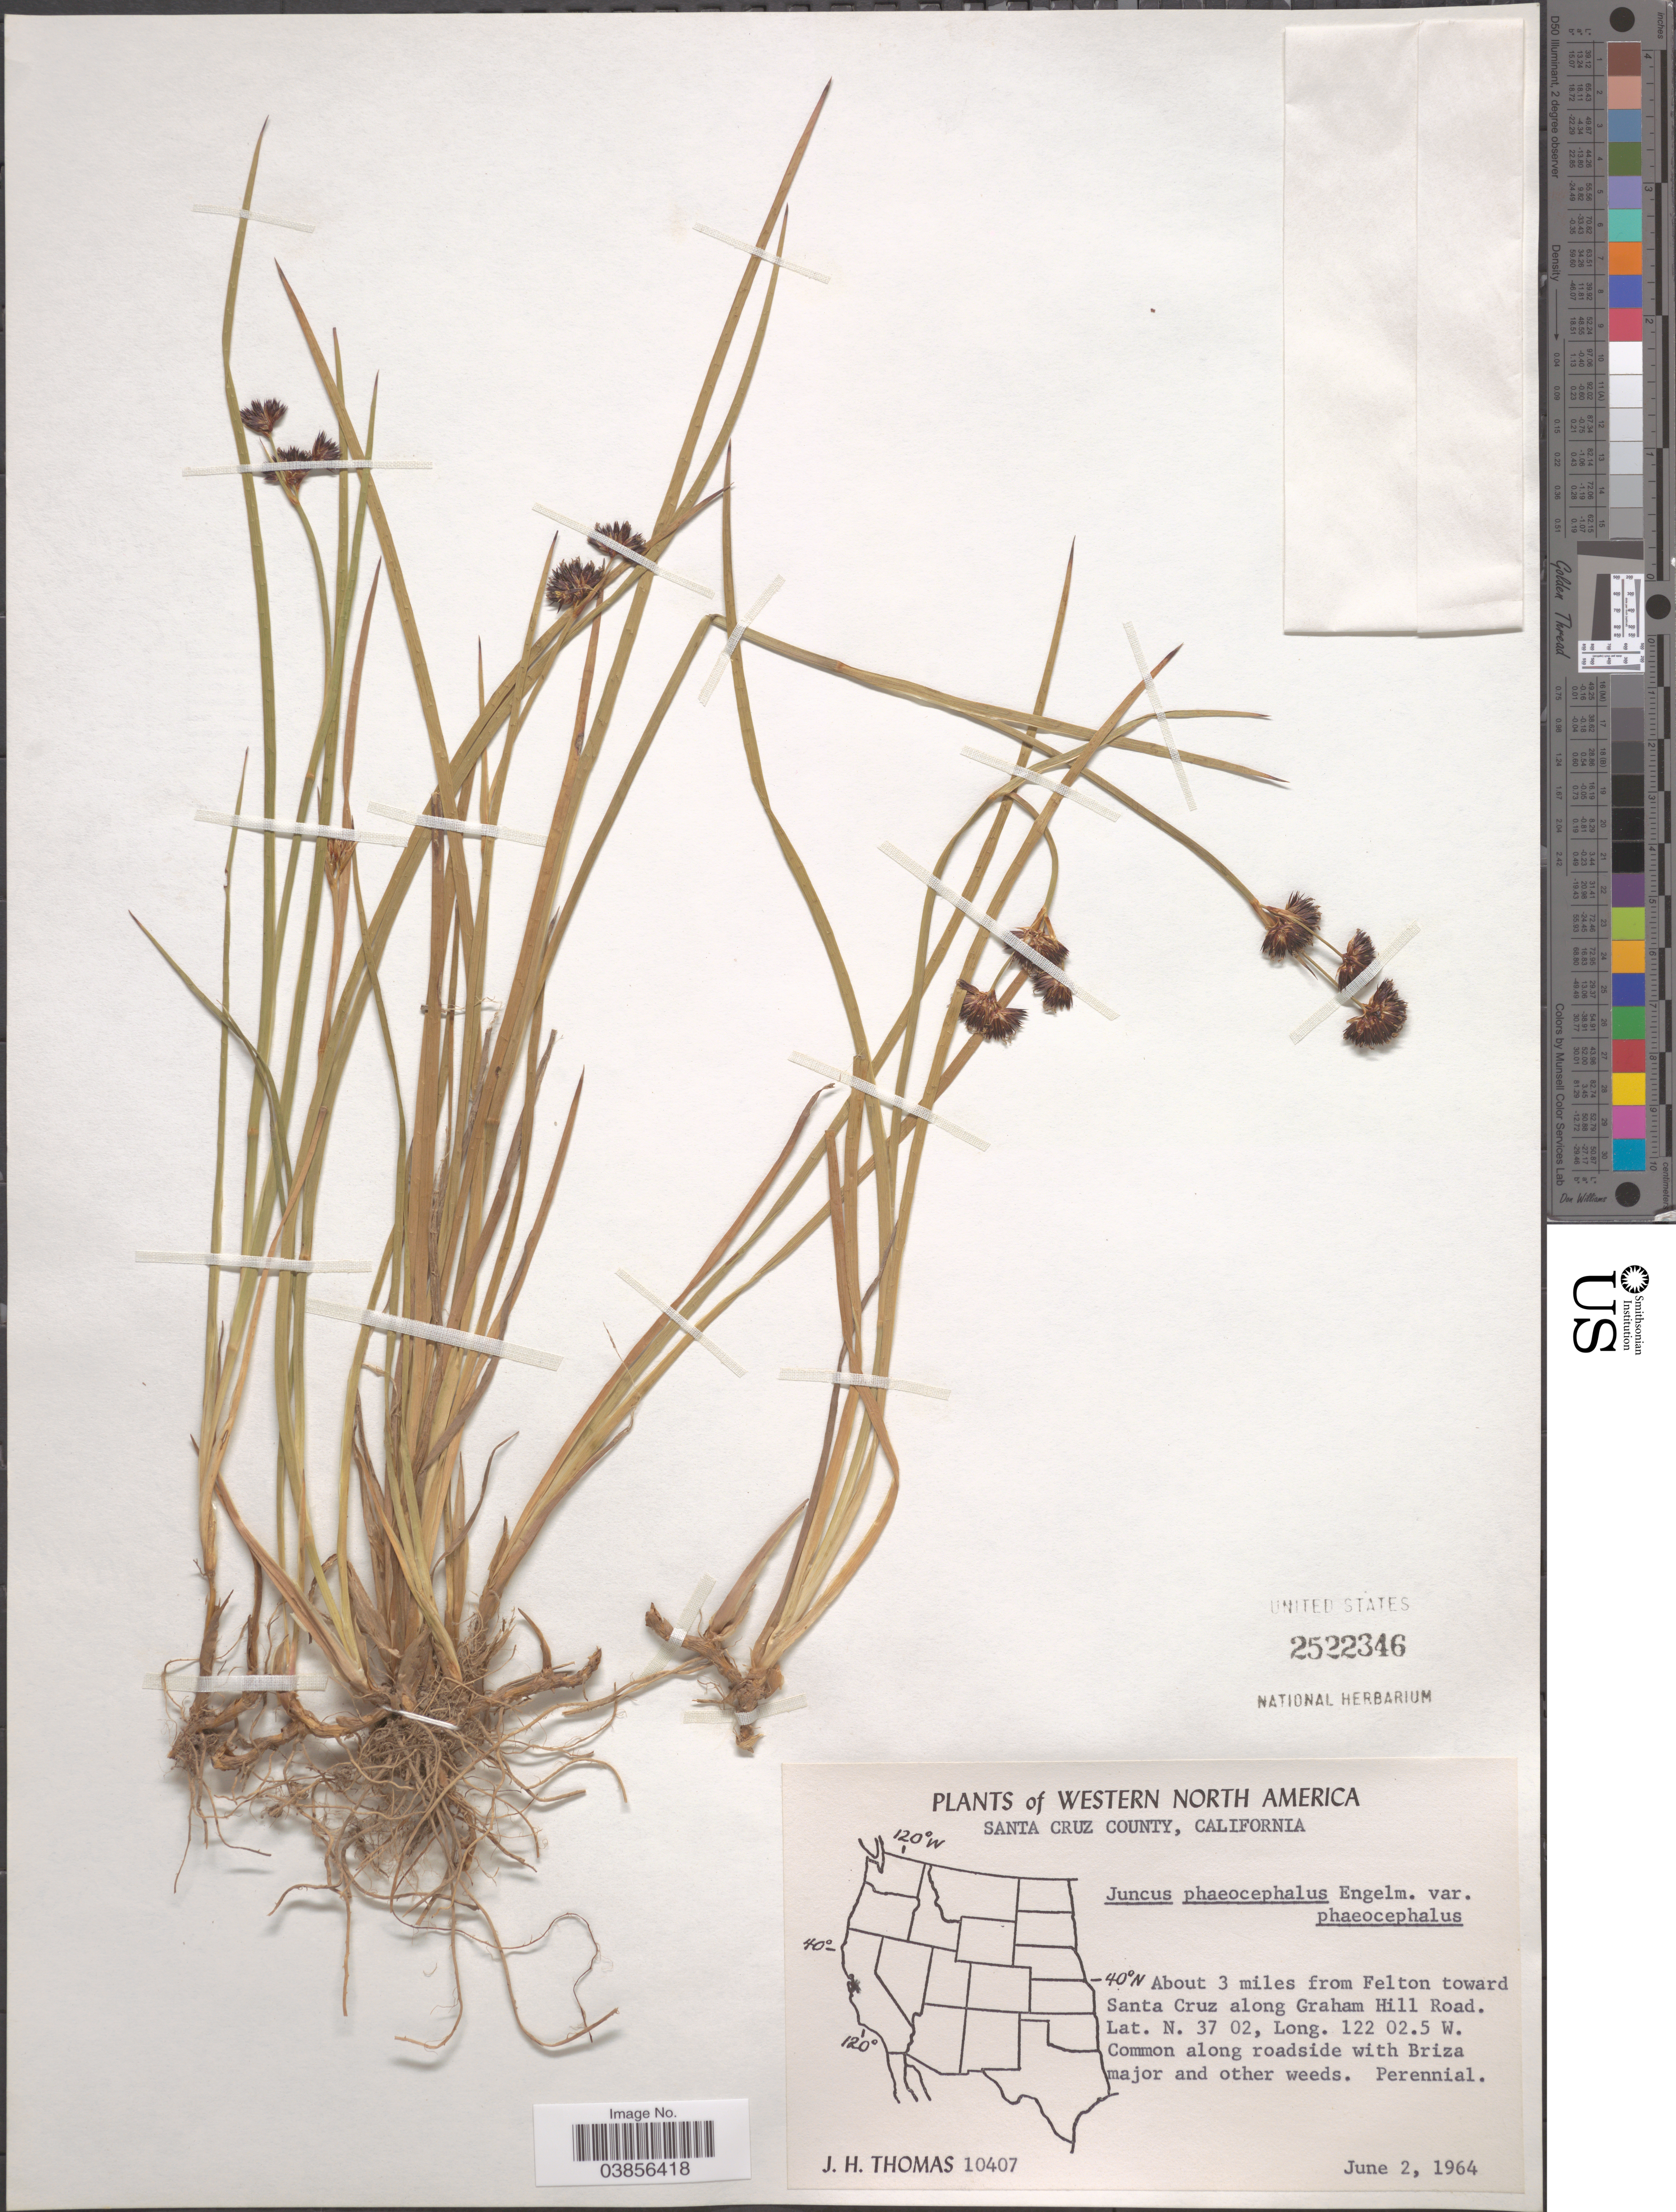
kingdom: Plantae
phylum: Tracheophyta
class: Liliopsida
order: Poales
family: Juncaceae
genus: Juncus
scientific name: Juncus phaeocephalus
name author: Engelm.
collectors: J. H. Thomas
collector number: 10407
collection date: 1964-06-02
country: United States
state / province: California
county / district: Santa Cruz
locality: Western North America. Santa Cruz County. About 3 miles from Felton toward Santa Cruz along Graham Hill Road.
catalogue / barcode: US 2522346